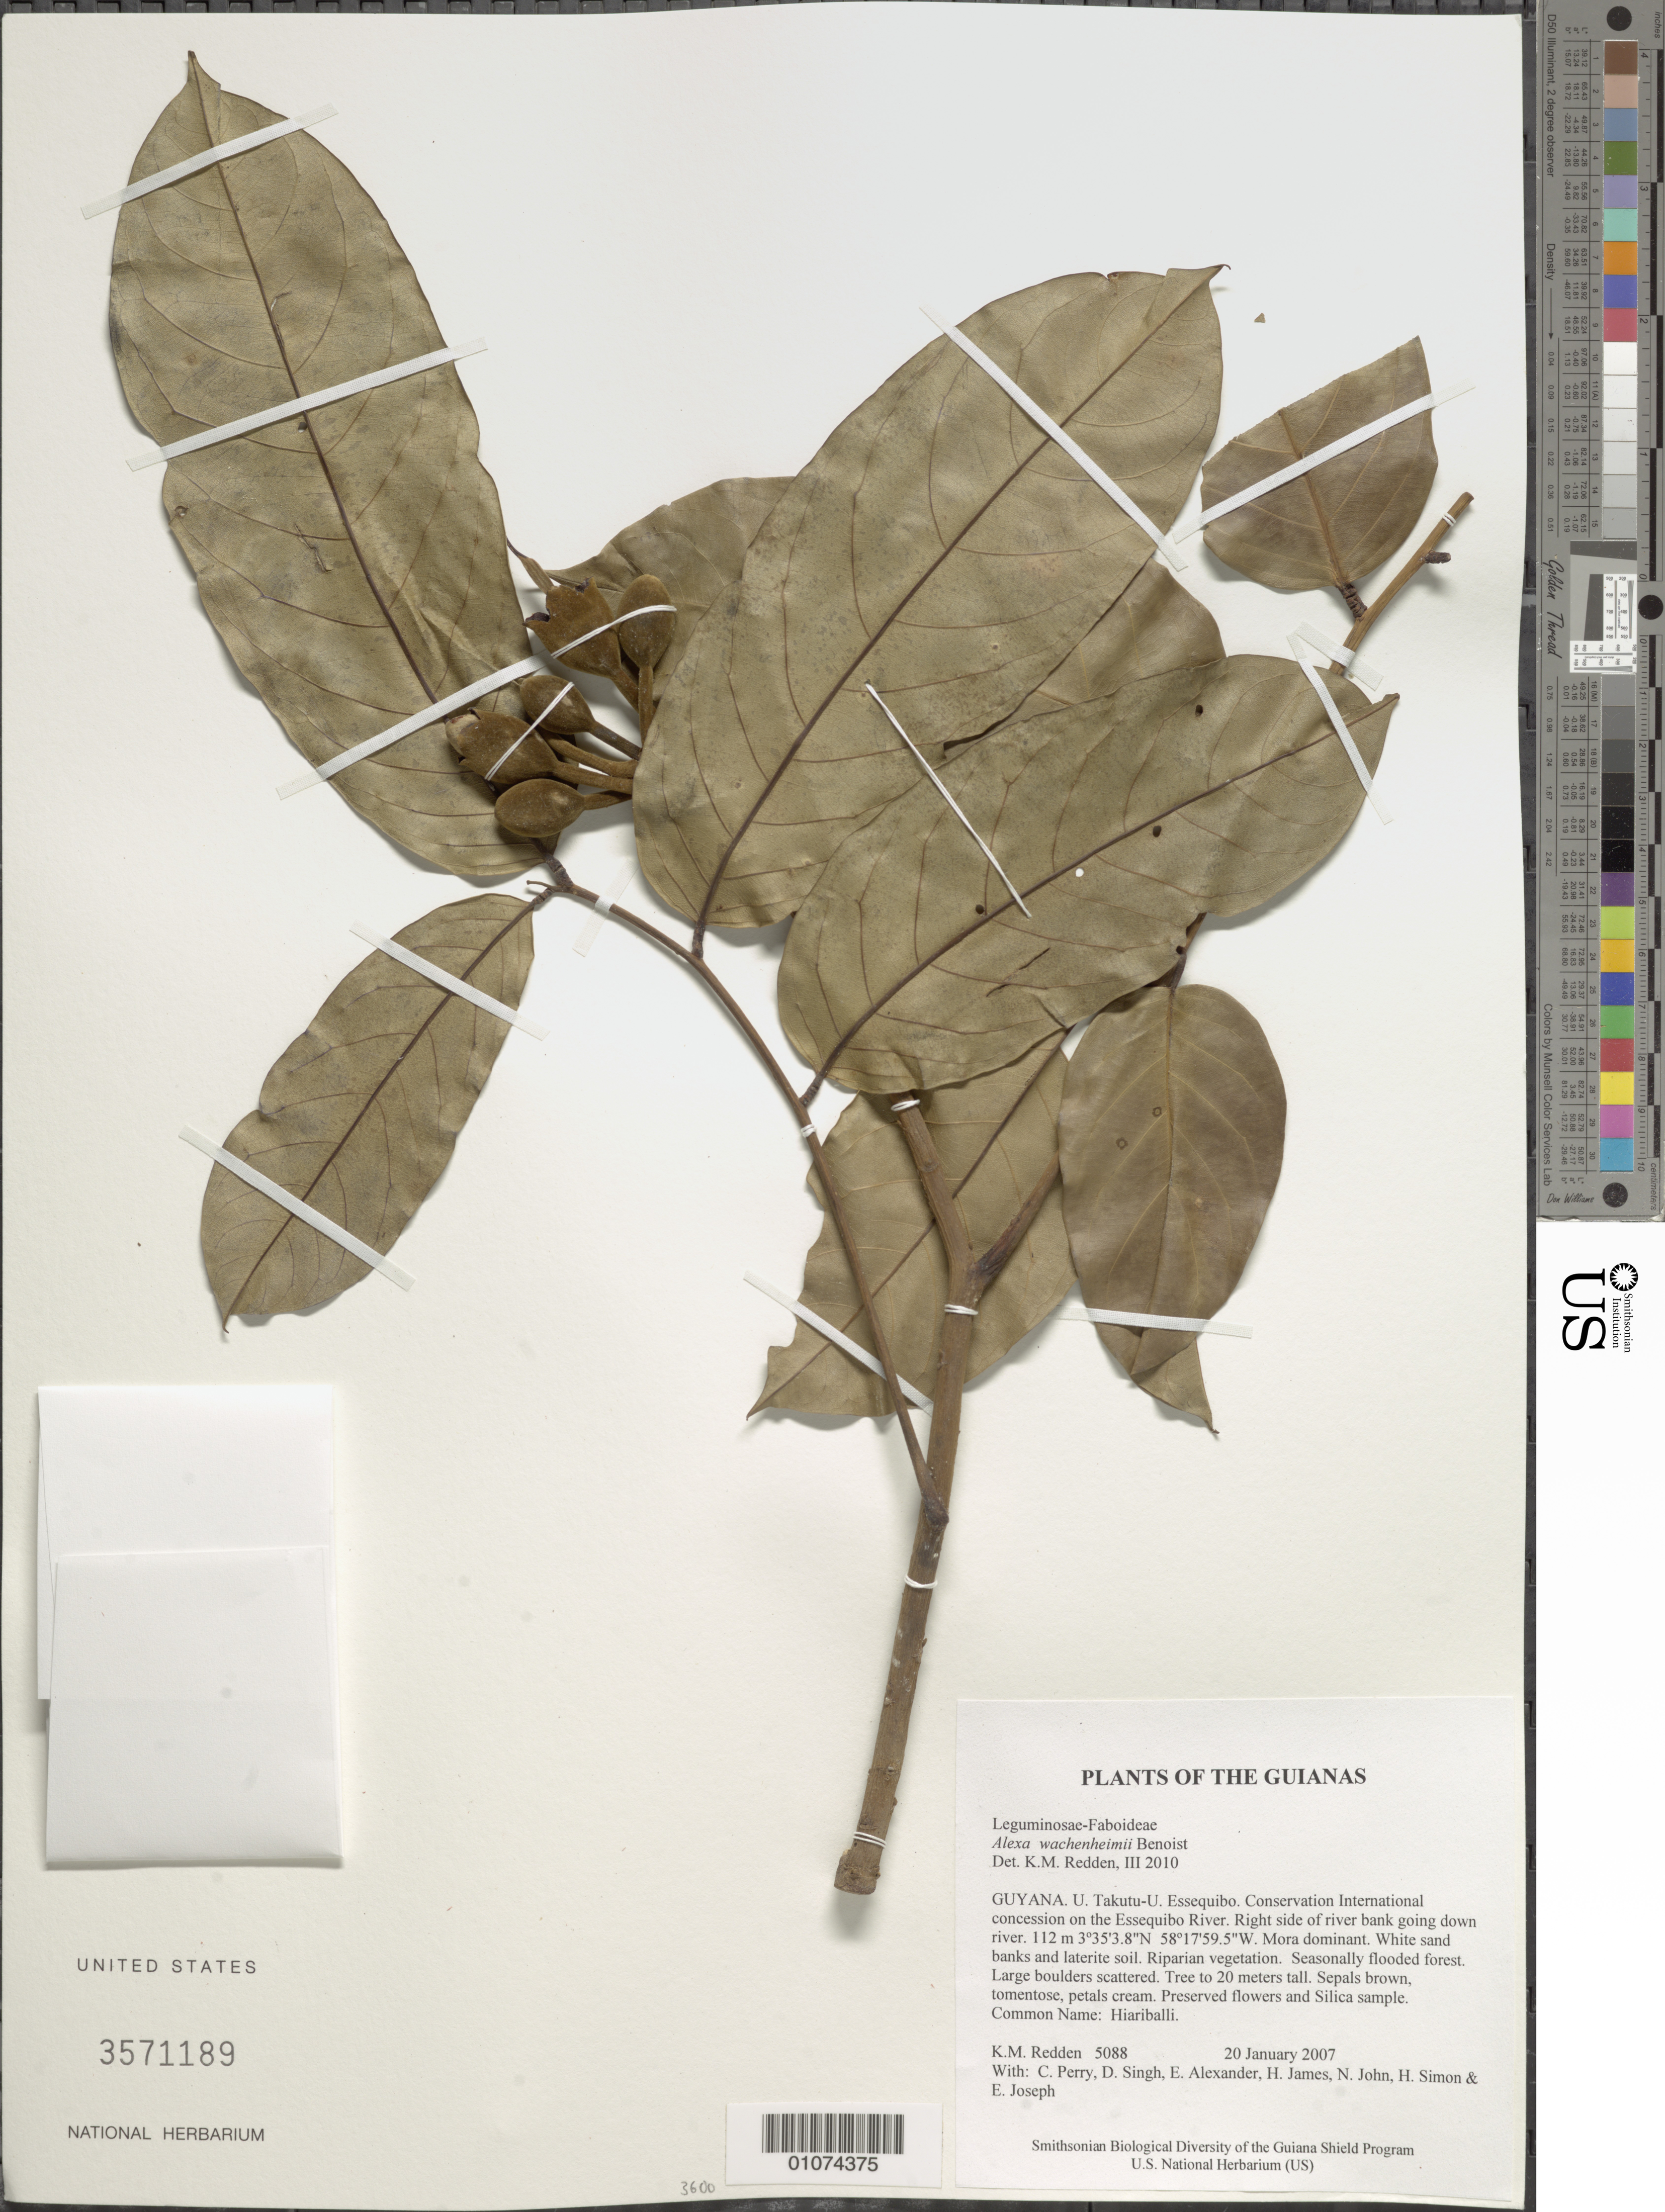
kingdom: Plantae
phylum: Tracheophyta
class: Magnoliopsida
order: Fabales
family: Fabaceae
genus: Alexa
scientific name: Alexa wachenheimii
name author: Benoist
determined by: Redden, K. M.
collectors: K. M. Redden, C. Perry, D. Singh, E. Alexander, H. James, N. John, H. Simon & E. Joseph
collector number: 5088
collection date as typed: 20 January 2007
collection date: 2007-01-20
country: Guyana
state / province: U. Takutu-U. Essequibo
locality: Conservation International concession on the Essequibo River. Right side of river bank going down river.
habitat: Mora dominant. White sand banks and laterite soil. Riparian vegetation. Seasonally flooded forest. Large boulders scattered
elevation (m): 112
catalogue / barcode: US 3571189